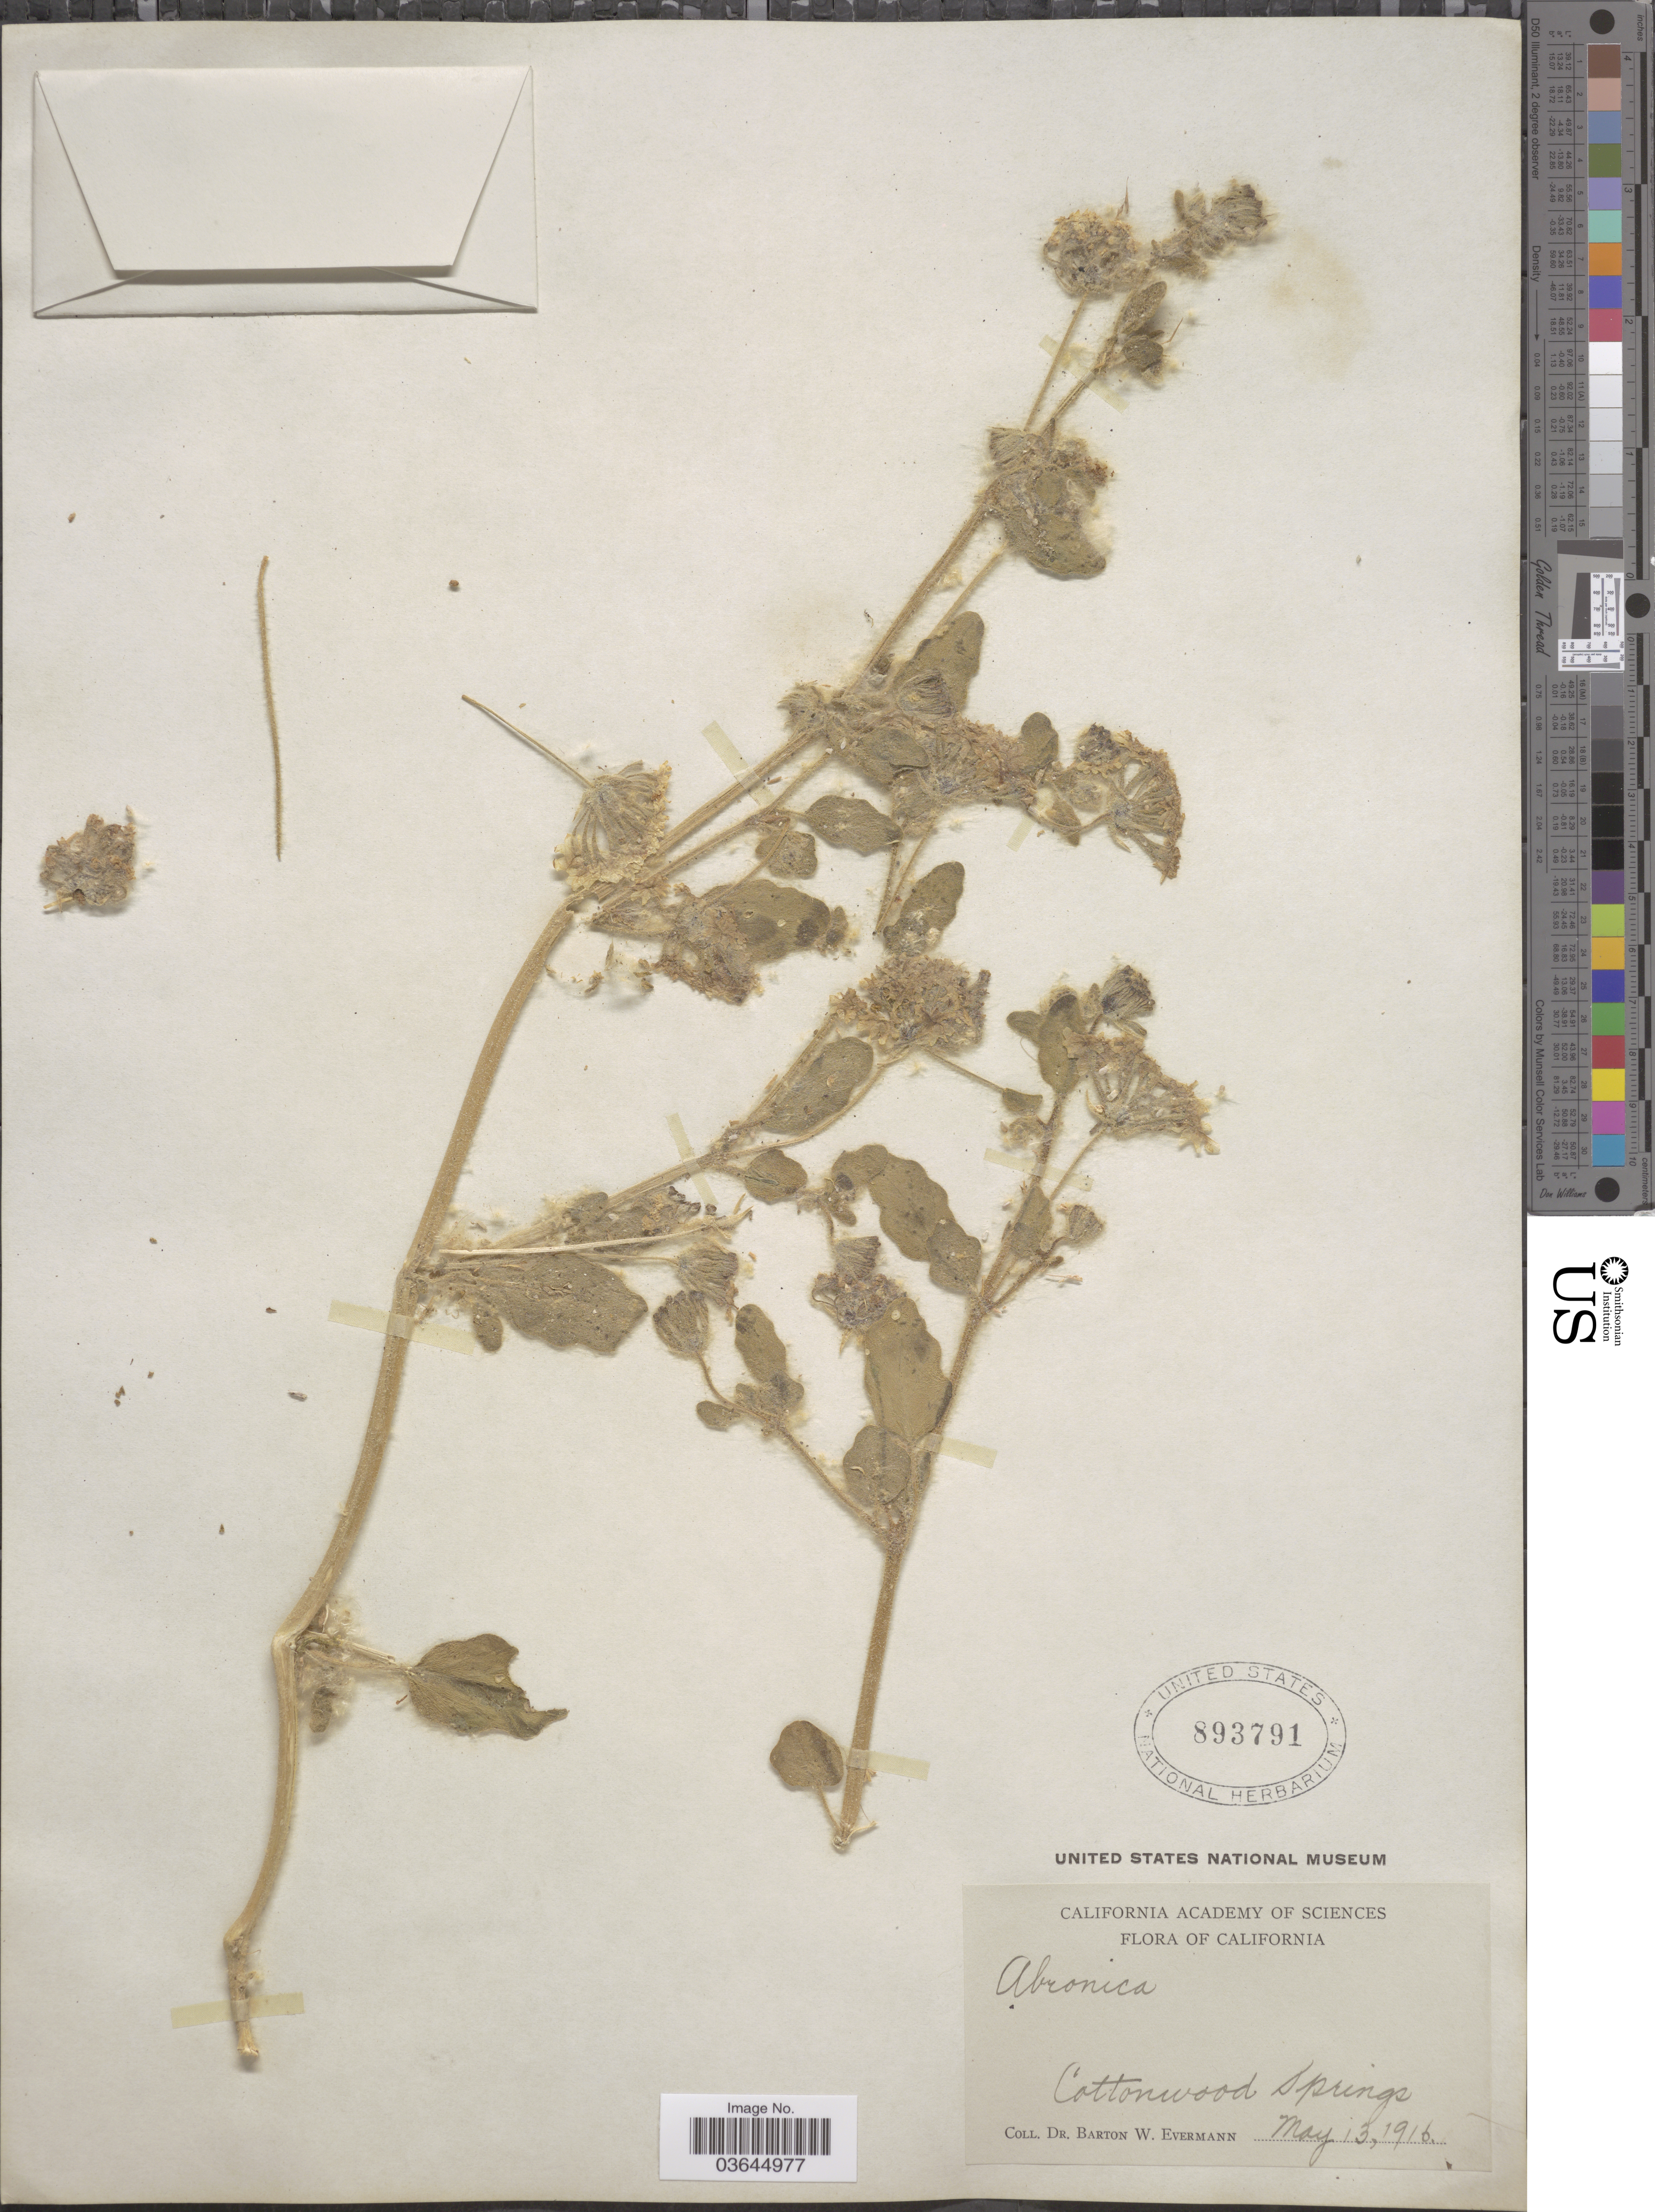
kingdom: Plantae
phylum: Tracheophyta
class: Magnoliopsida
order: Caryophyllales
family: Nyctaginaceae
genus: Abronia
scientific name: Abronia sp.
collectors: B. W. Evermann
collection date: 1916-05-13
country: United States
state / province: California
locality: Cottonwood Springs.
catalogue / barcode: US 893791